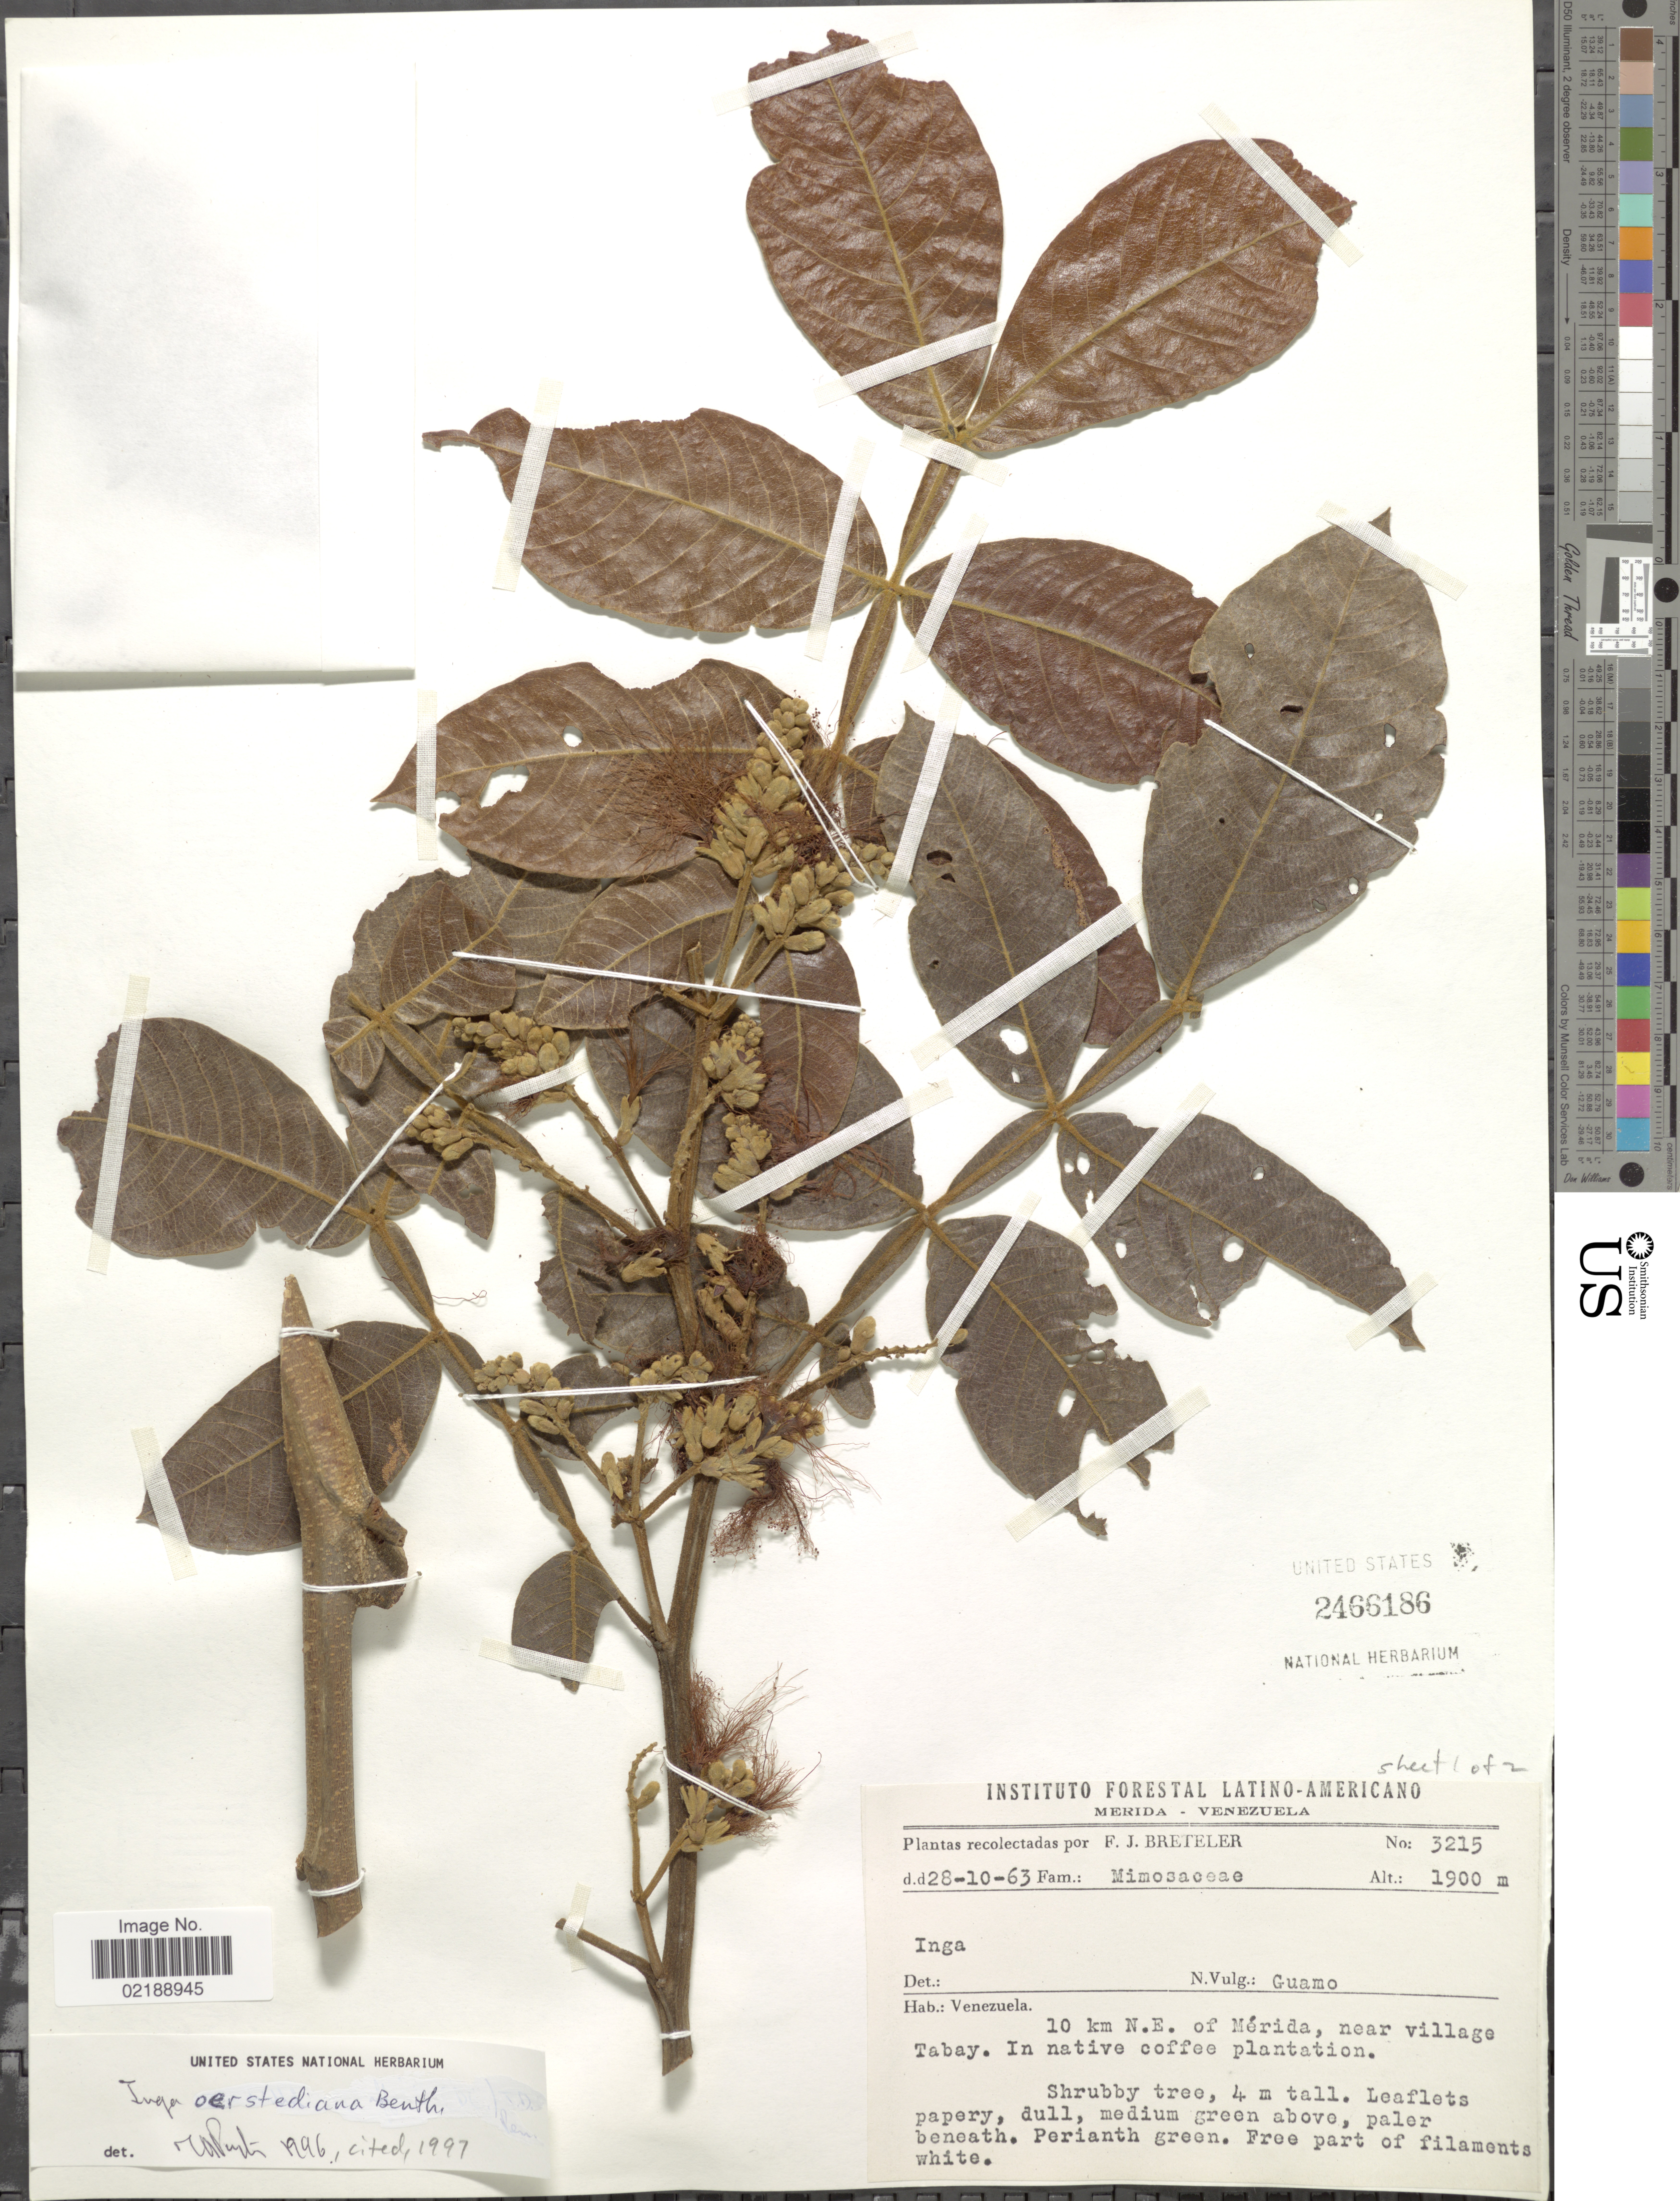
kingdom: Plantae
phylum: Tracheophyta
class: Magnoliopsida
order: Fabales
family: Fabaceae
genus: Inga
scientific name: Inga oerstediana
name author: Benth.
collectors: F. J. Breteler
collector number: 3215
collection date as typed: Transcribed d/m/y: 28/10/63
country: Venezuela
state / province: Mérida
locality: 10 km N.E. of Méirda, near village Tabay. In native coffee plantation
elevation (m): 1900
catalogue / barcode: US 2466186